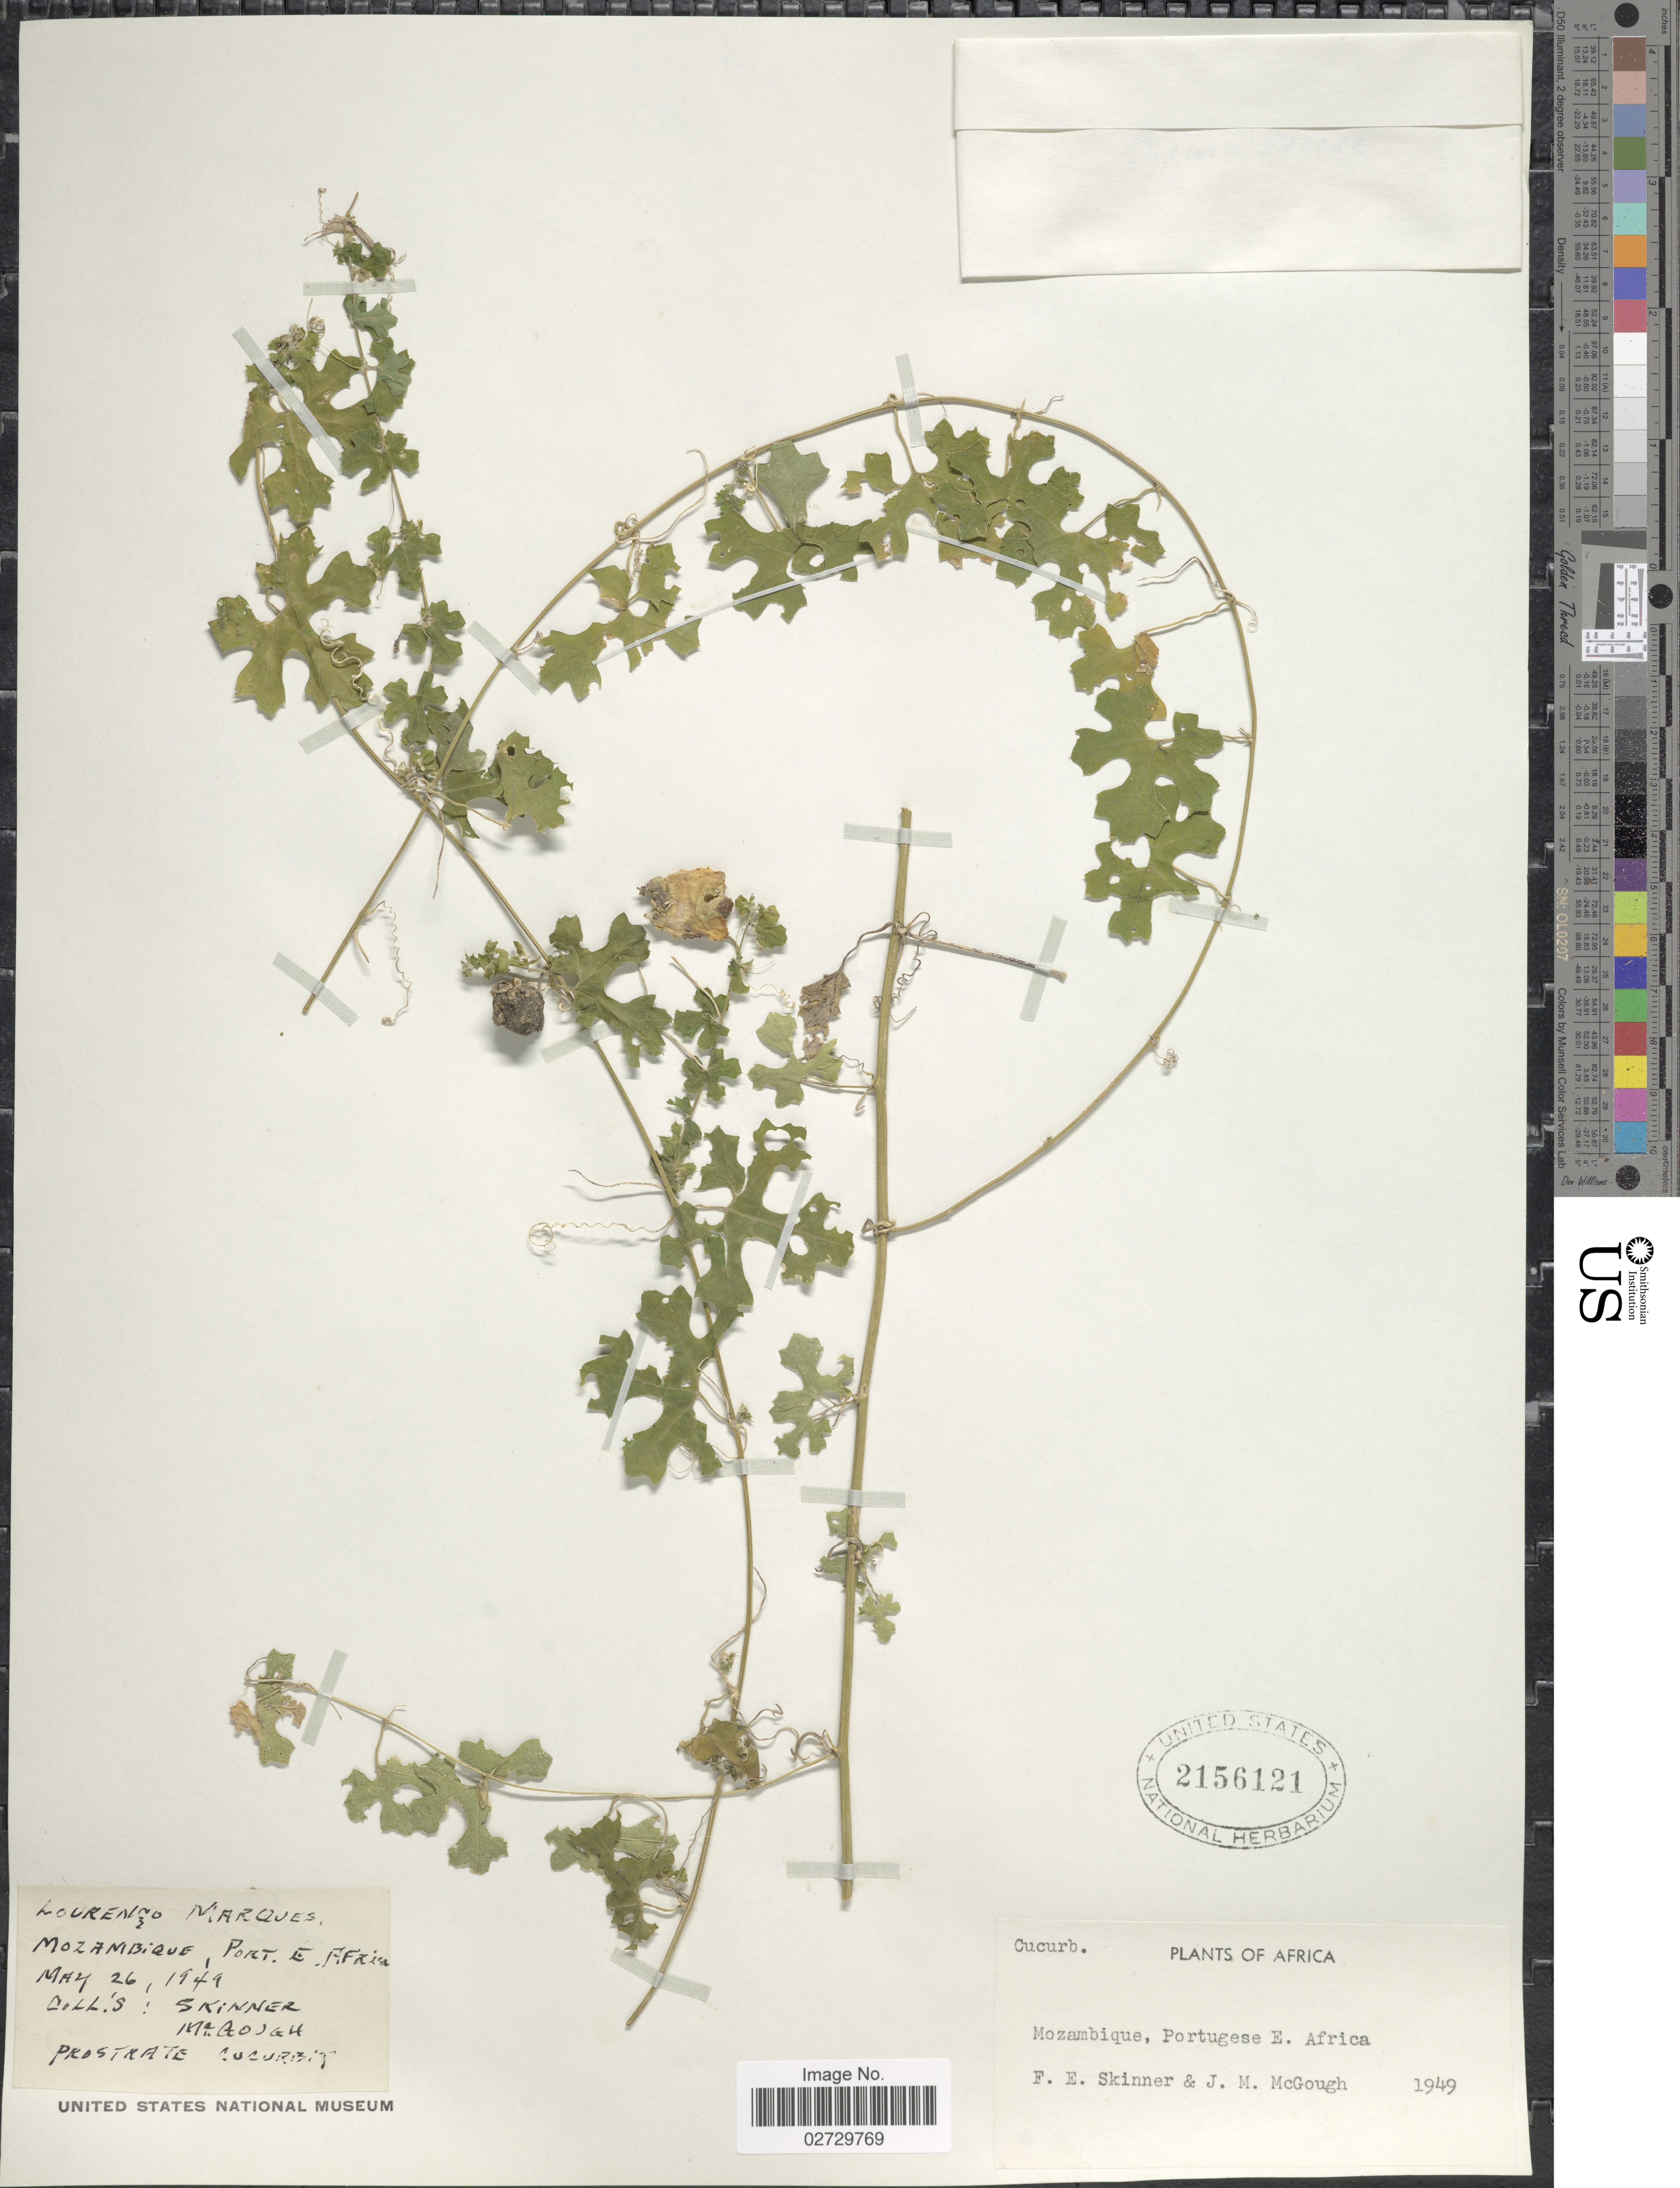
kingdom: Plantae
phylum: Tracheophyta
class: Magnoliopsida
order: Cucurbitales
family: Cucurbitaceae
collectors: F. Skinner & J. Mcgough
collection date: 1949-05-26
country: Mozambique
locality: Lourenco Marques. Portugese E. Africa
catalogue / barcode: US 2156121